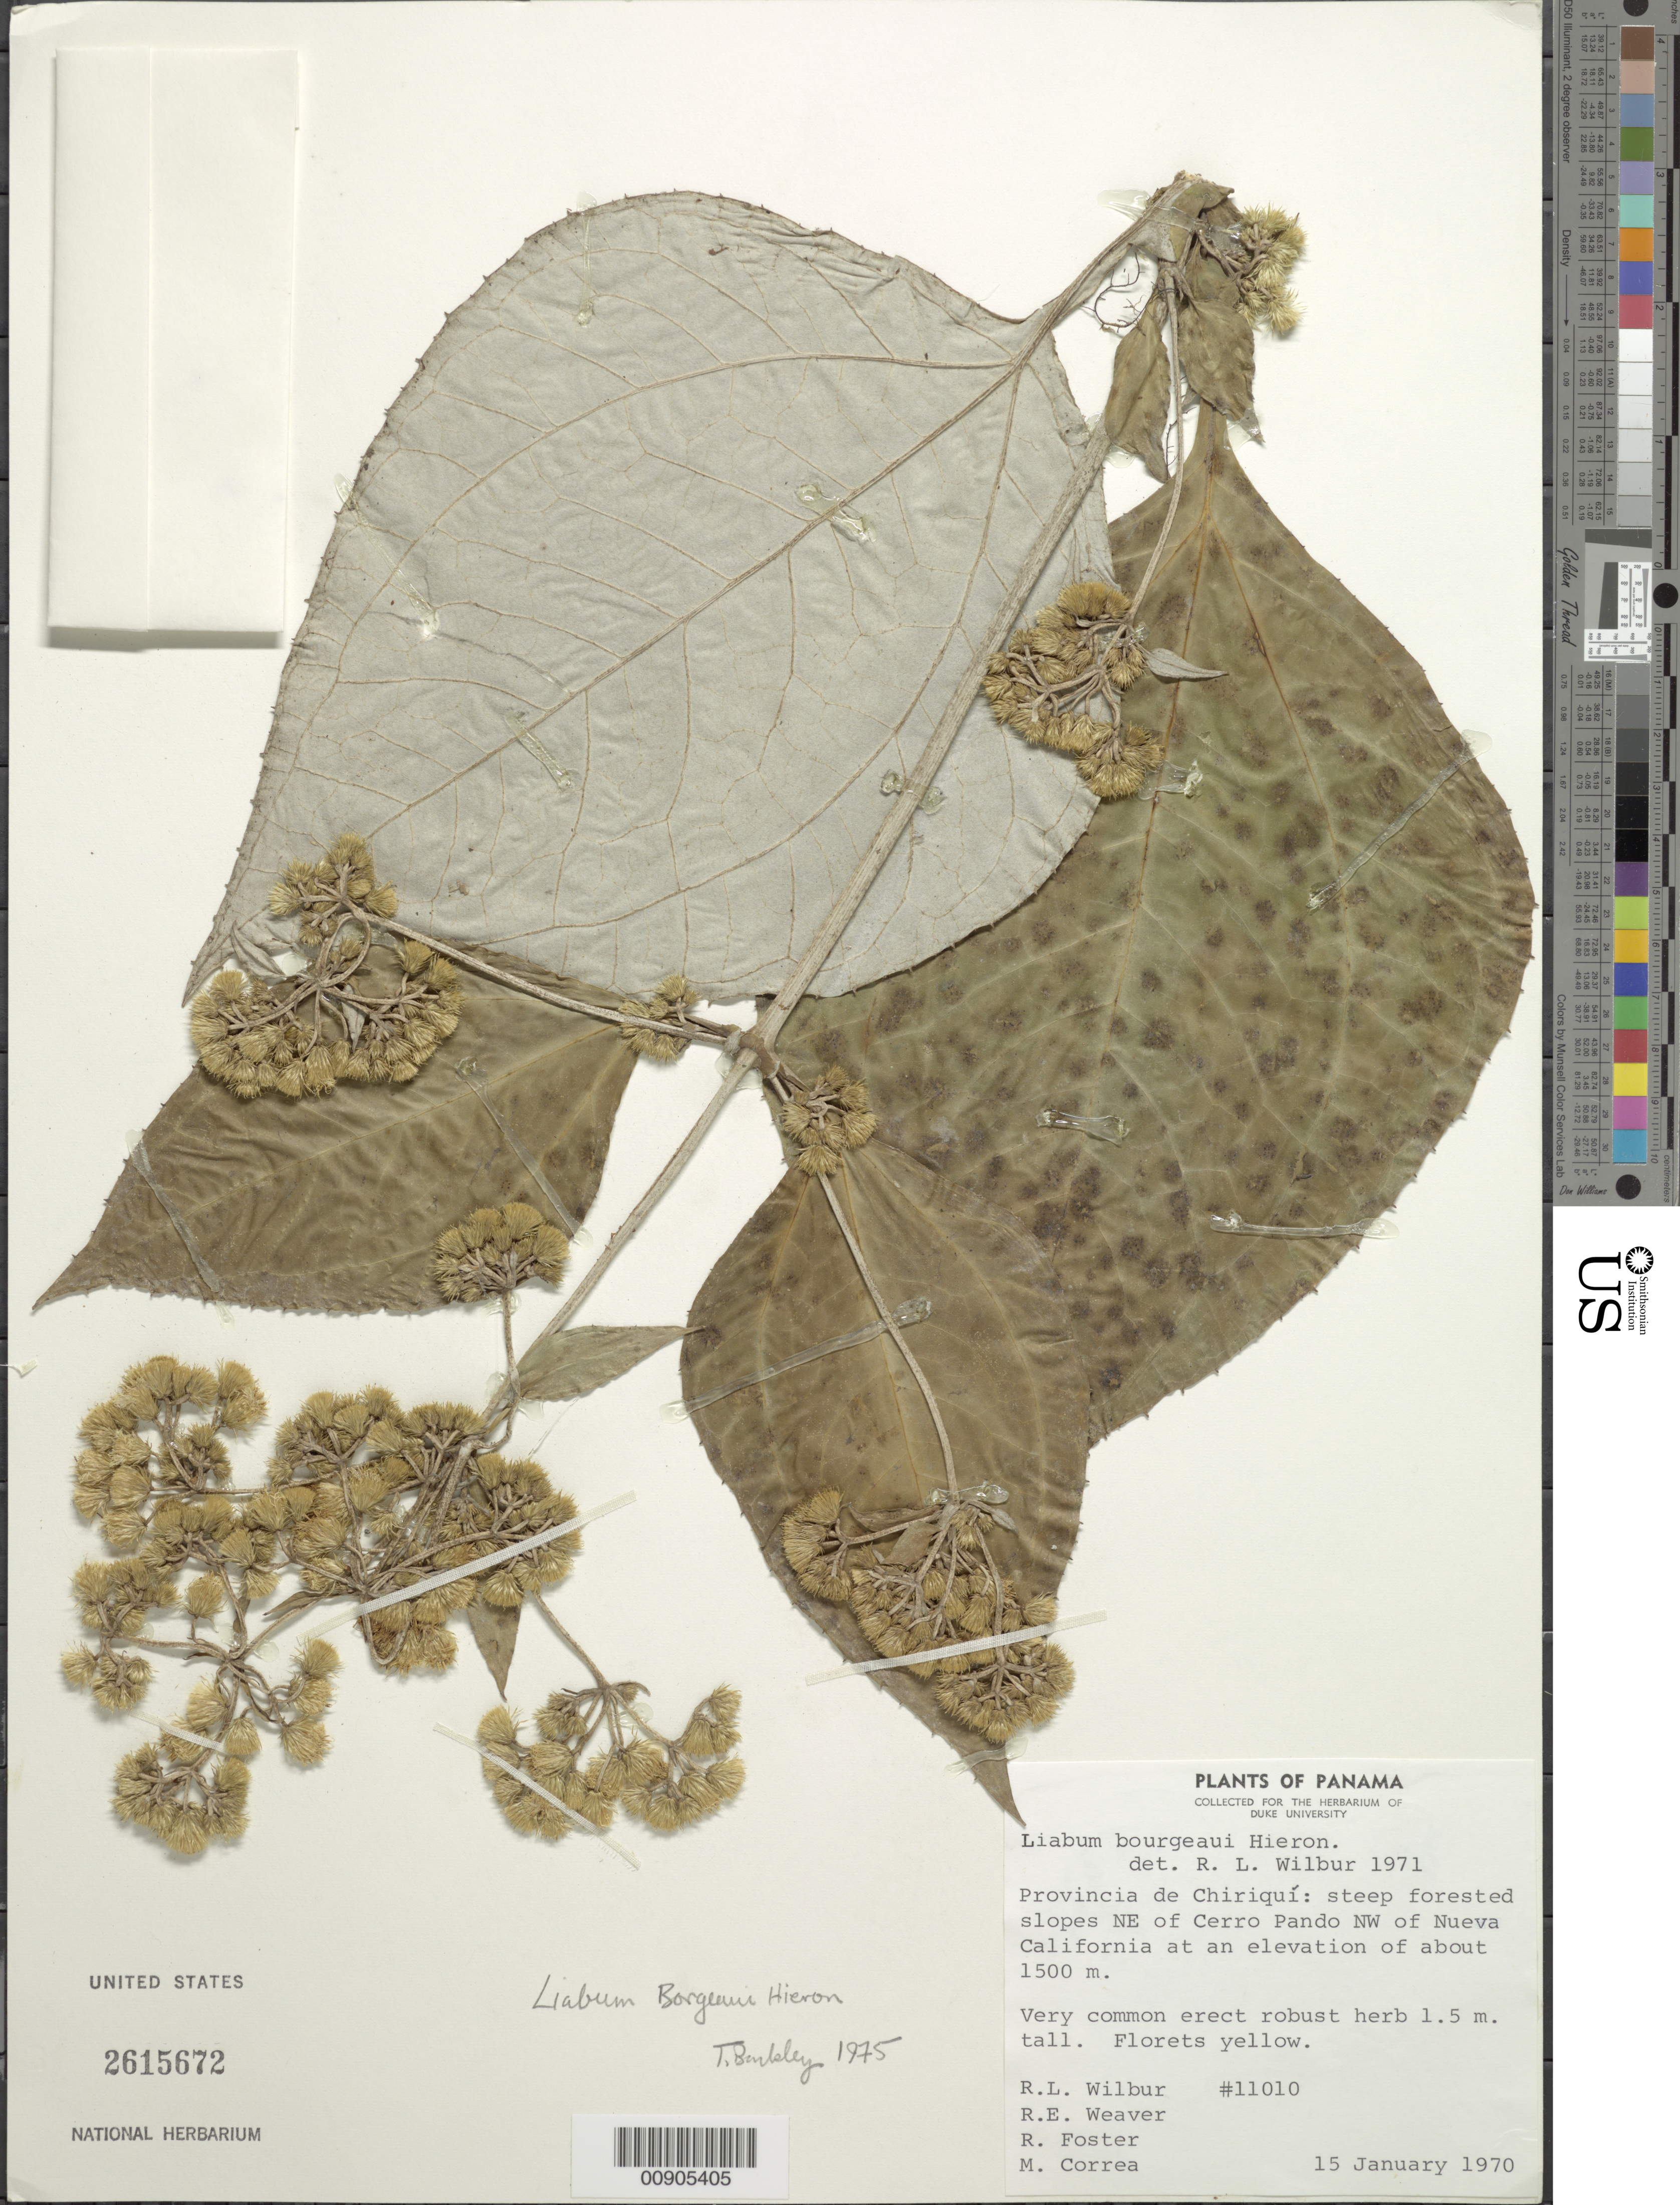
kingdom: Plantae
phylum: Tracheophyta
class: Magnoliopsida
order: Asterales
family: Asteraceae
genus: Liabum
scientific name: Liabum bourgeaui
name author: Hieron.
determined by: Wilbur, R. L.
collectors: R. L. Wilbur, R. E. Weaver, R. Foster & M. D. Corrêa-A.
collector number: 11010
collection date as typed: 15 January 1970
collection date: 1970-01-15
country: Panama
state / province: Chiriqui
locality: Cerro Pando. NE of and NW of Nueva California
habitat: Steep forested slopes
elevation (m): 1500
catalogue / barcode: US 2615672